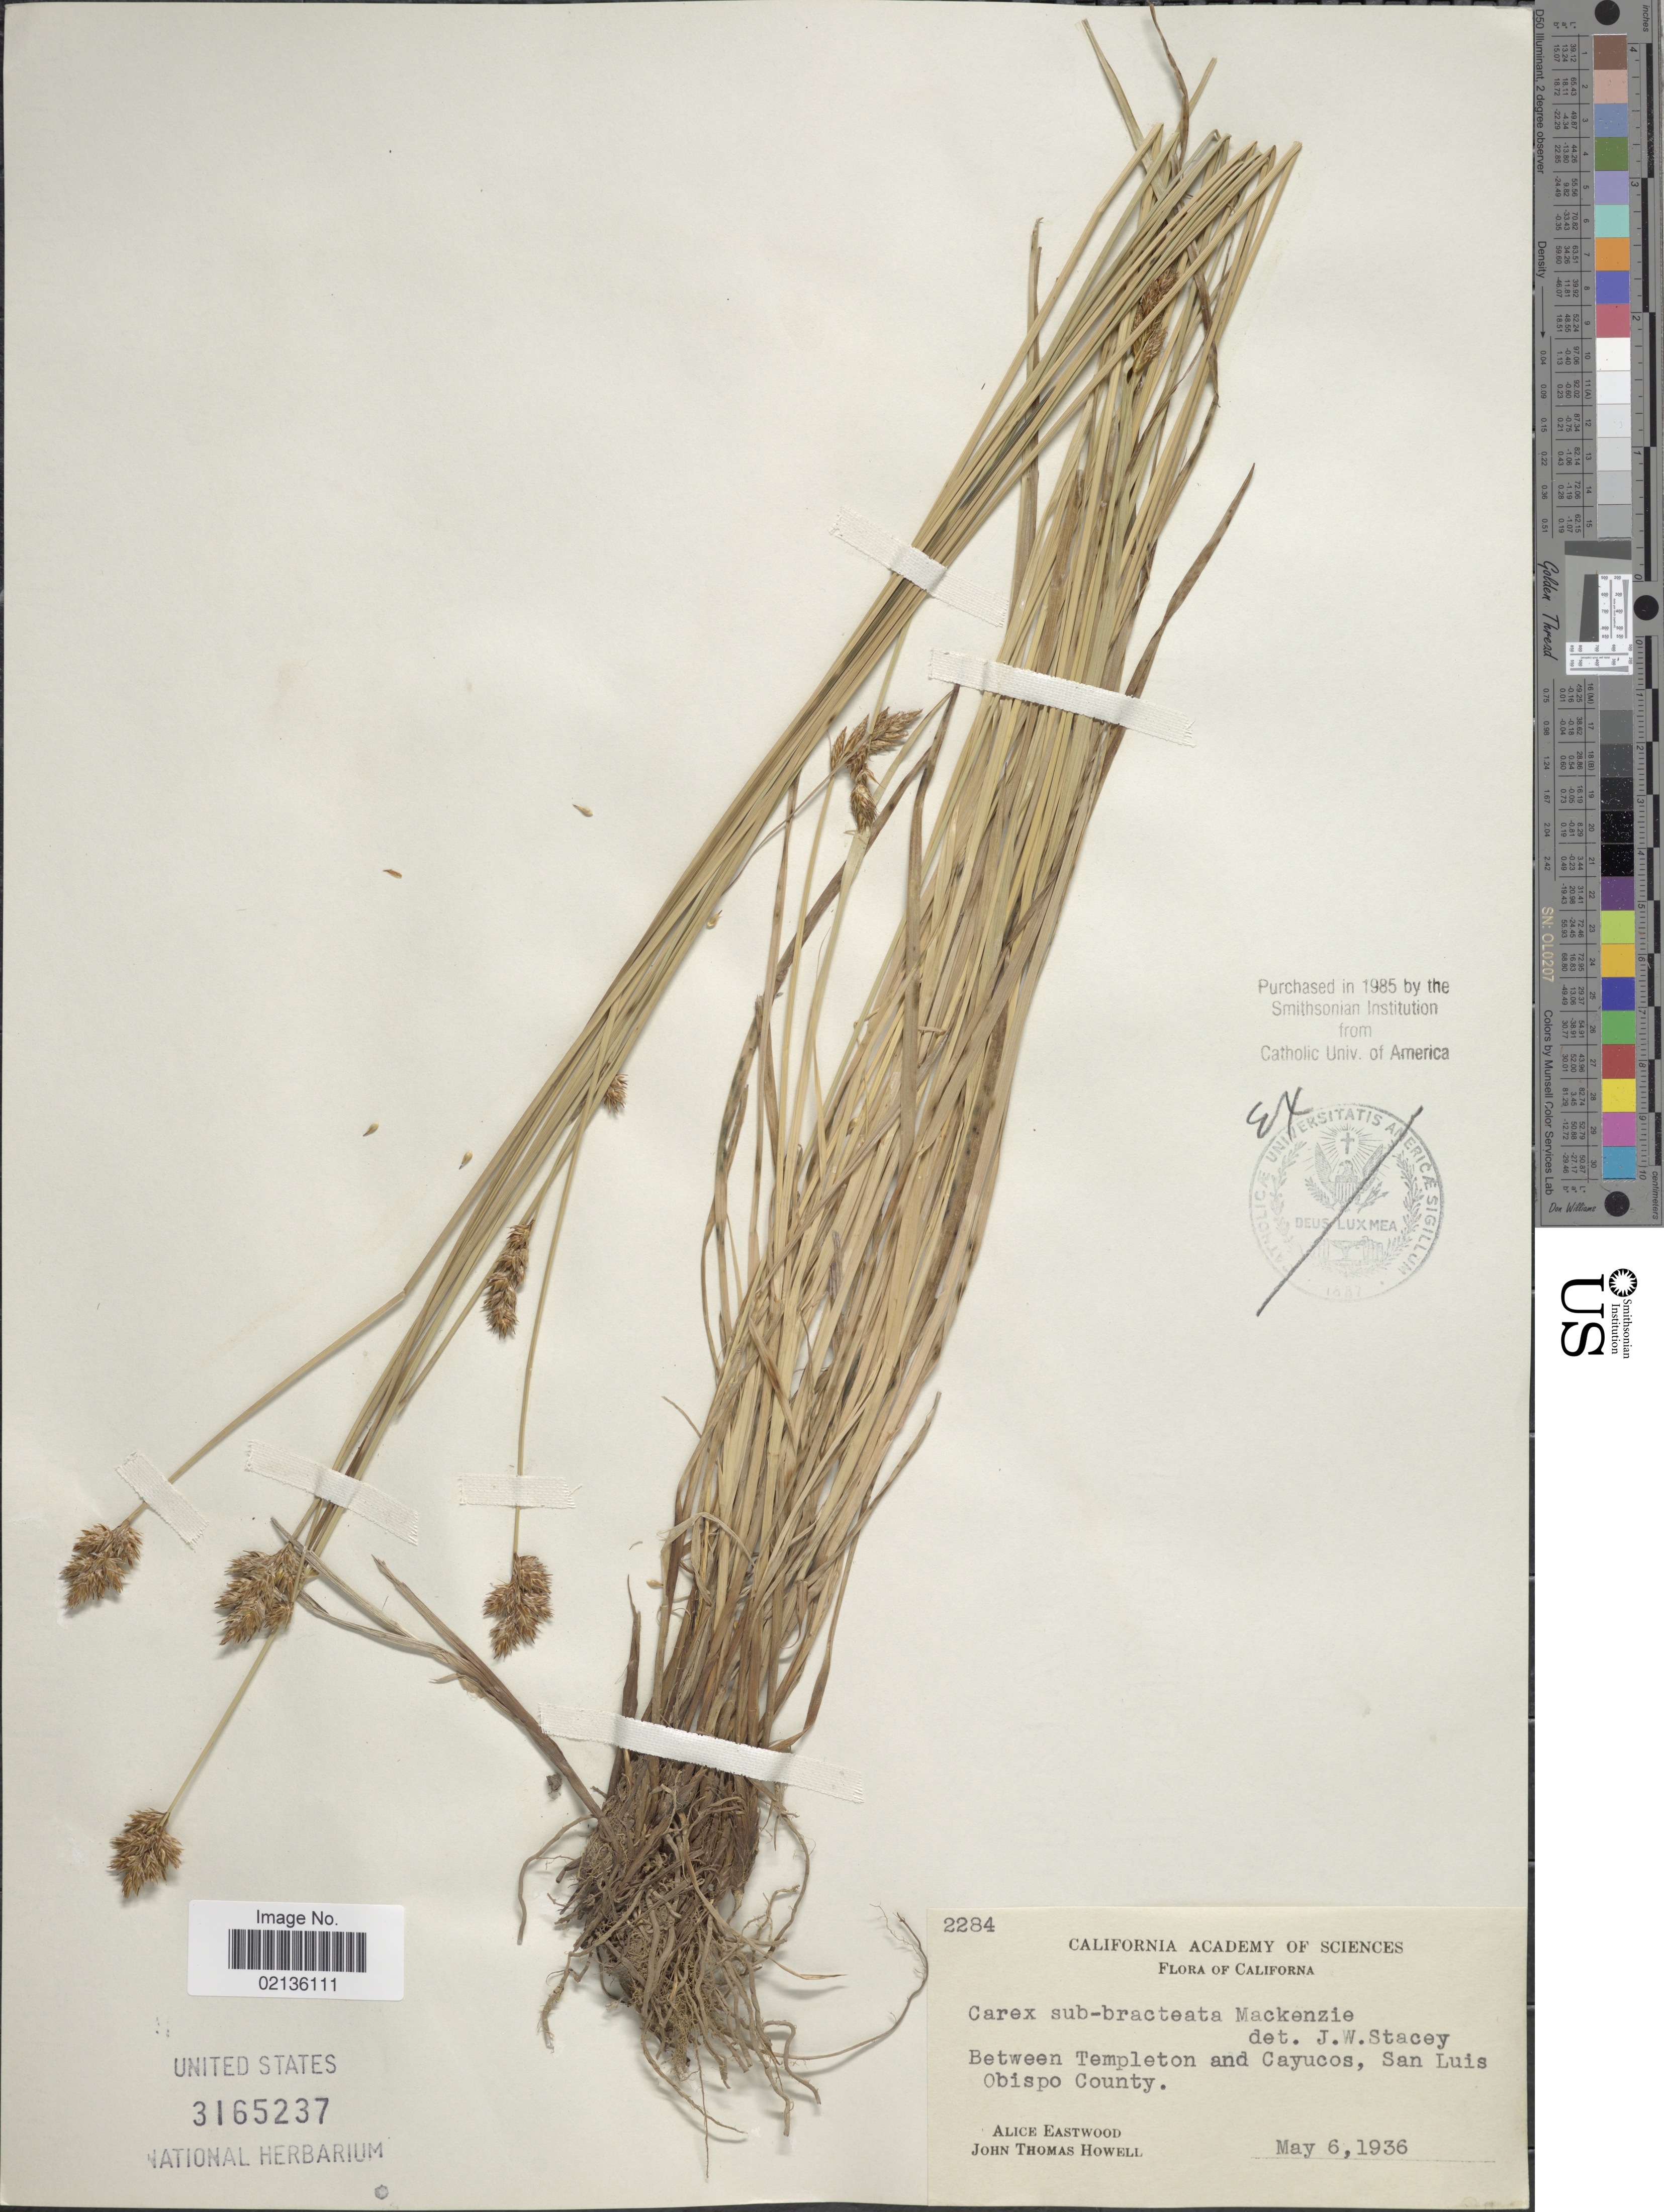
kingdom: Plantae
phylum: Tracheophyta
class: Liliopsida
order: Poales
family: Cyperaceae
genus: Carex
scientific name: Carex subbracteata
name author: Mack.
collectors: A. Eastwood & J. T. Howell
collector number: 2284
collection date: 1936-05-06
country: United States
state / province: California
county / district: San Luis Obispo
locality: Between Templeton and Cayucos, San Luis Obispo County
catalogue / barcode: US 3165237